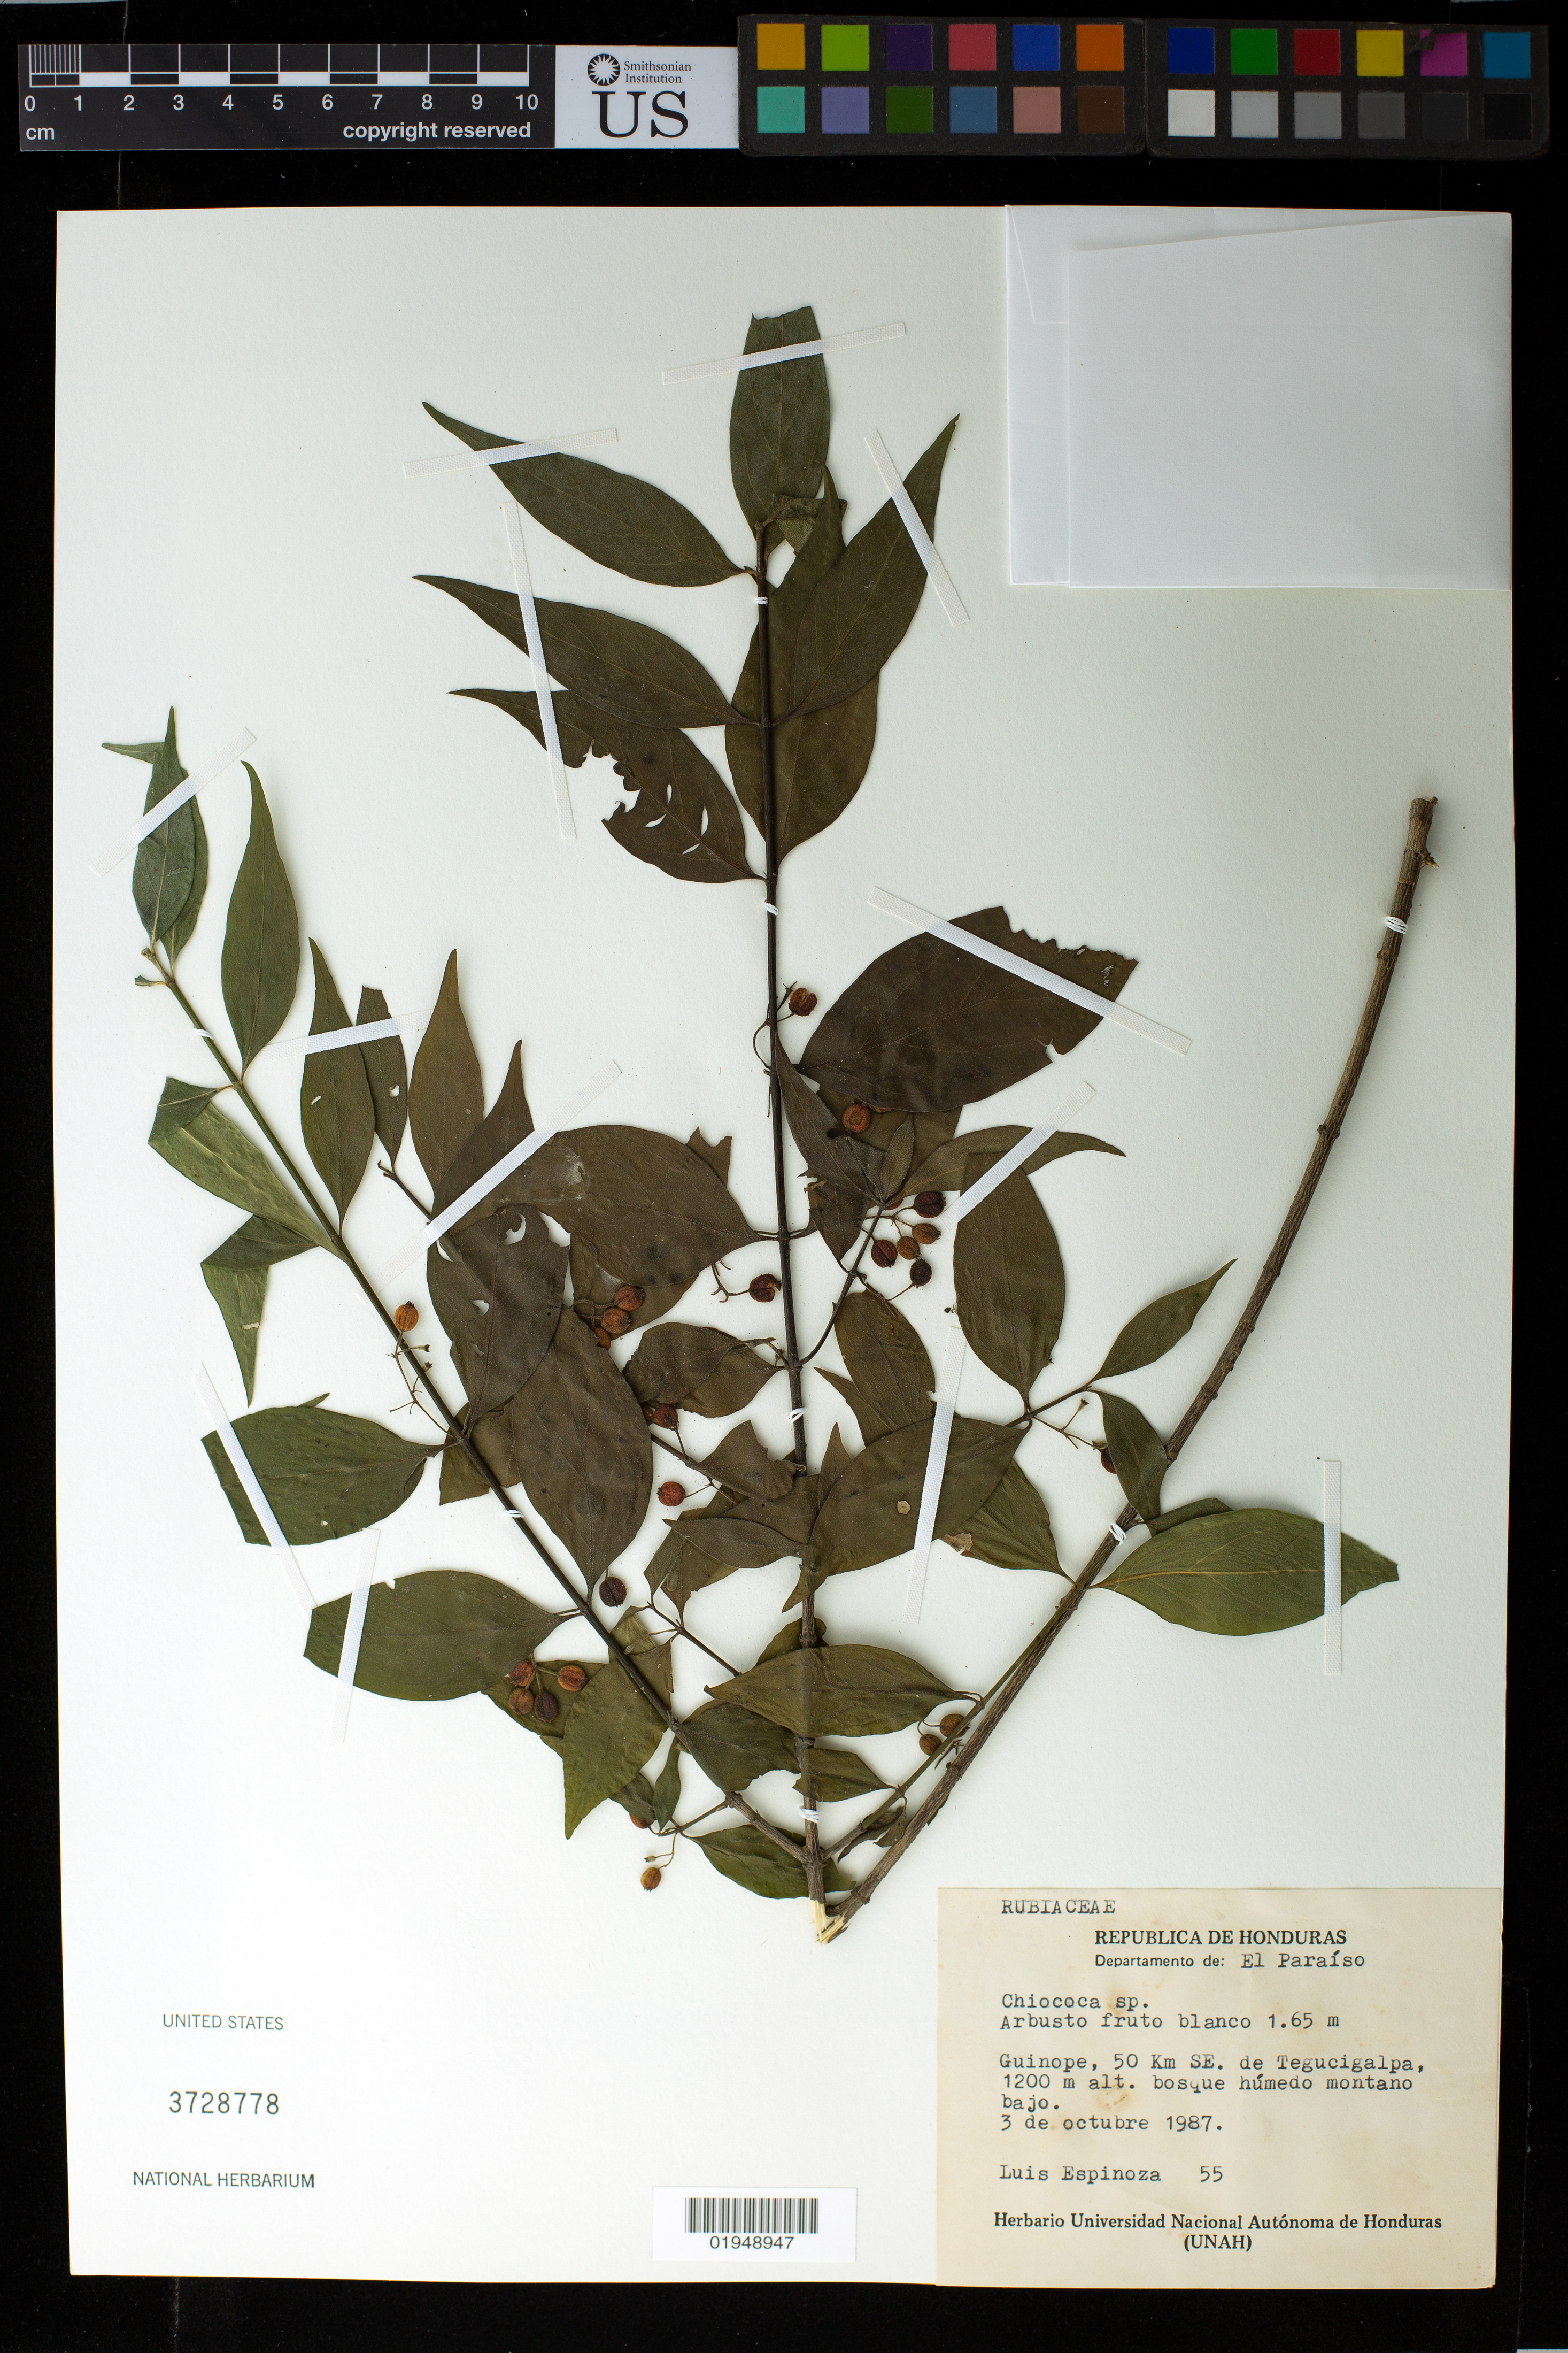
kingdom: Plantae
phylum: Tracheophyta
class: Magnoliopsida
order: Gentianales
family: Rubiaceae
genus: Chiococca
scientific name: Chiococca sp.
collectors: L. Espinoza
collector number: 55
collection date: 1987-10-03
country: Honduras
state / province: El Paraíso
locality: Republica de Honduras, Departamento de : El Paraiso, Guinope, 50 km SE de Tegucigalpa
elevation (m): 1200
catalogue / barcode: US 3728778